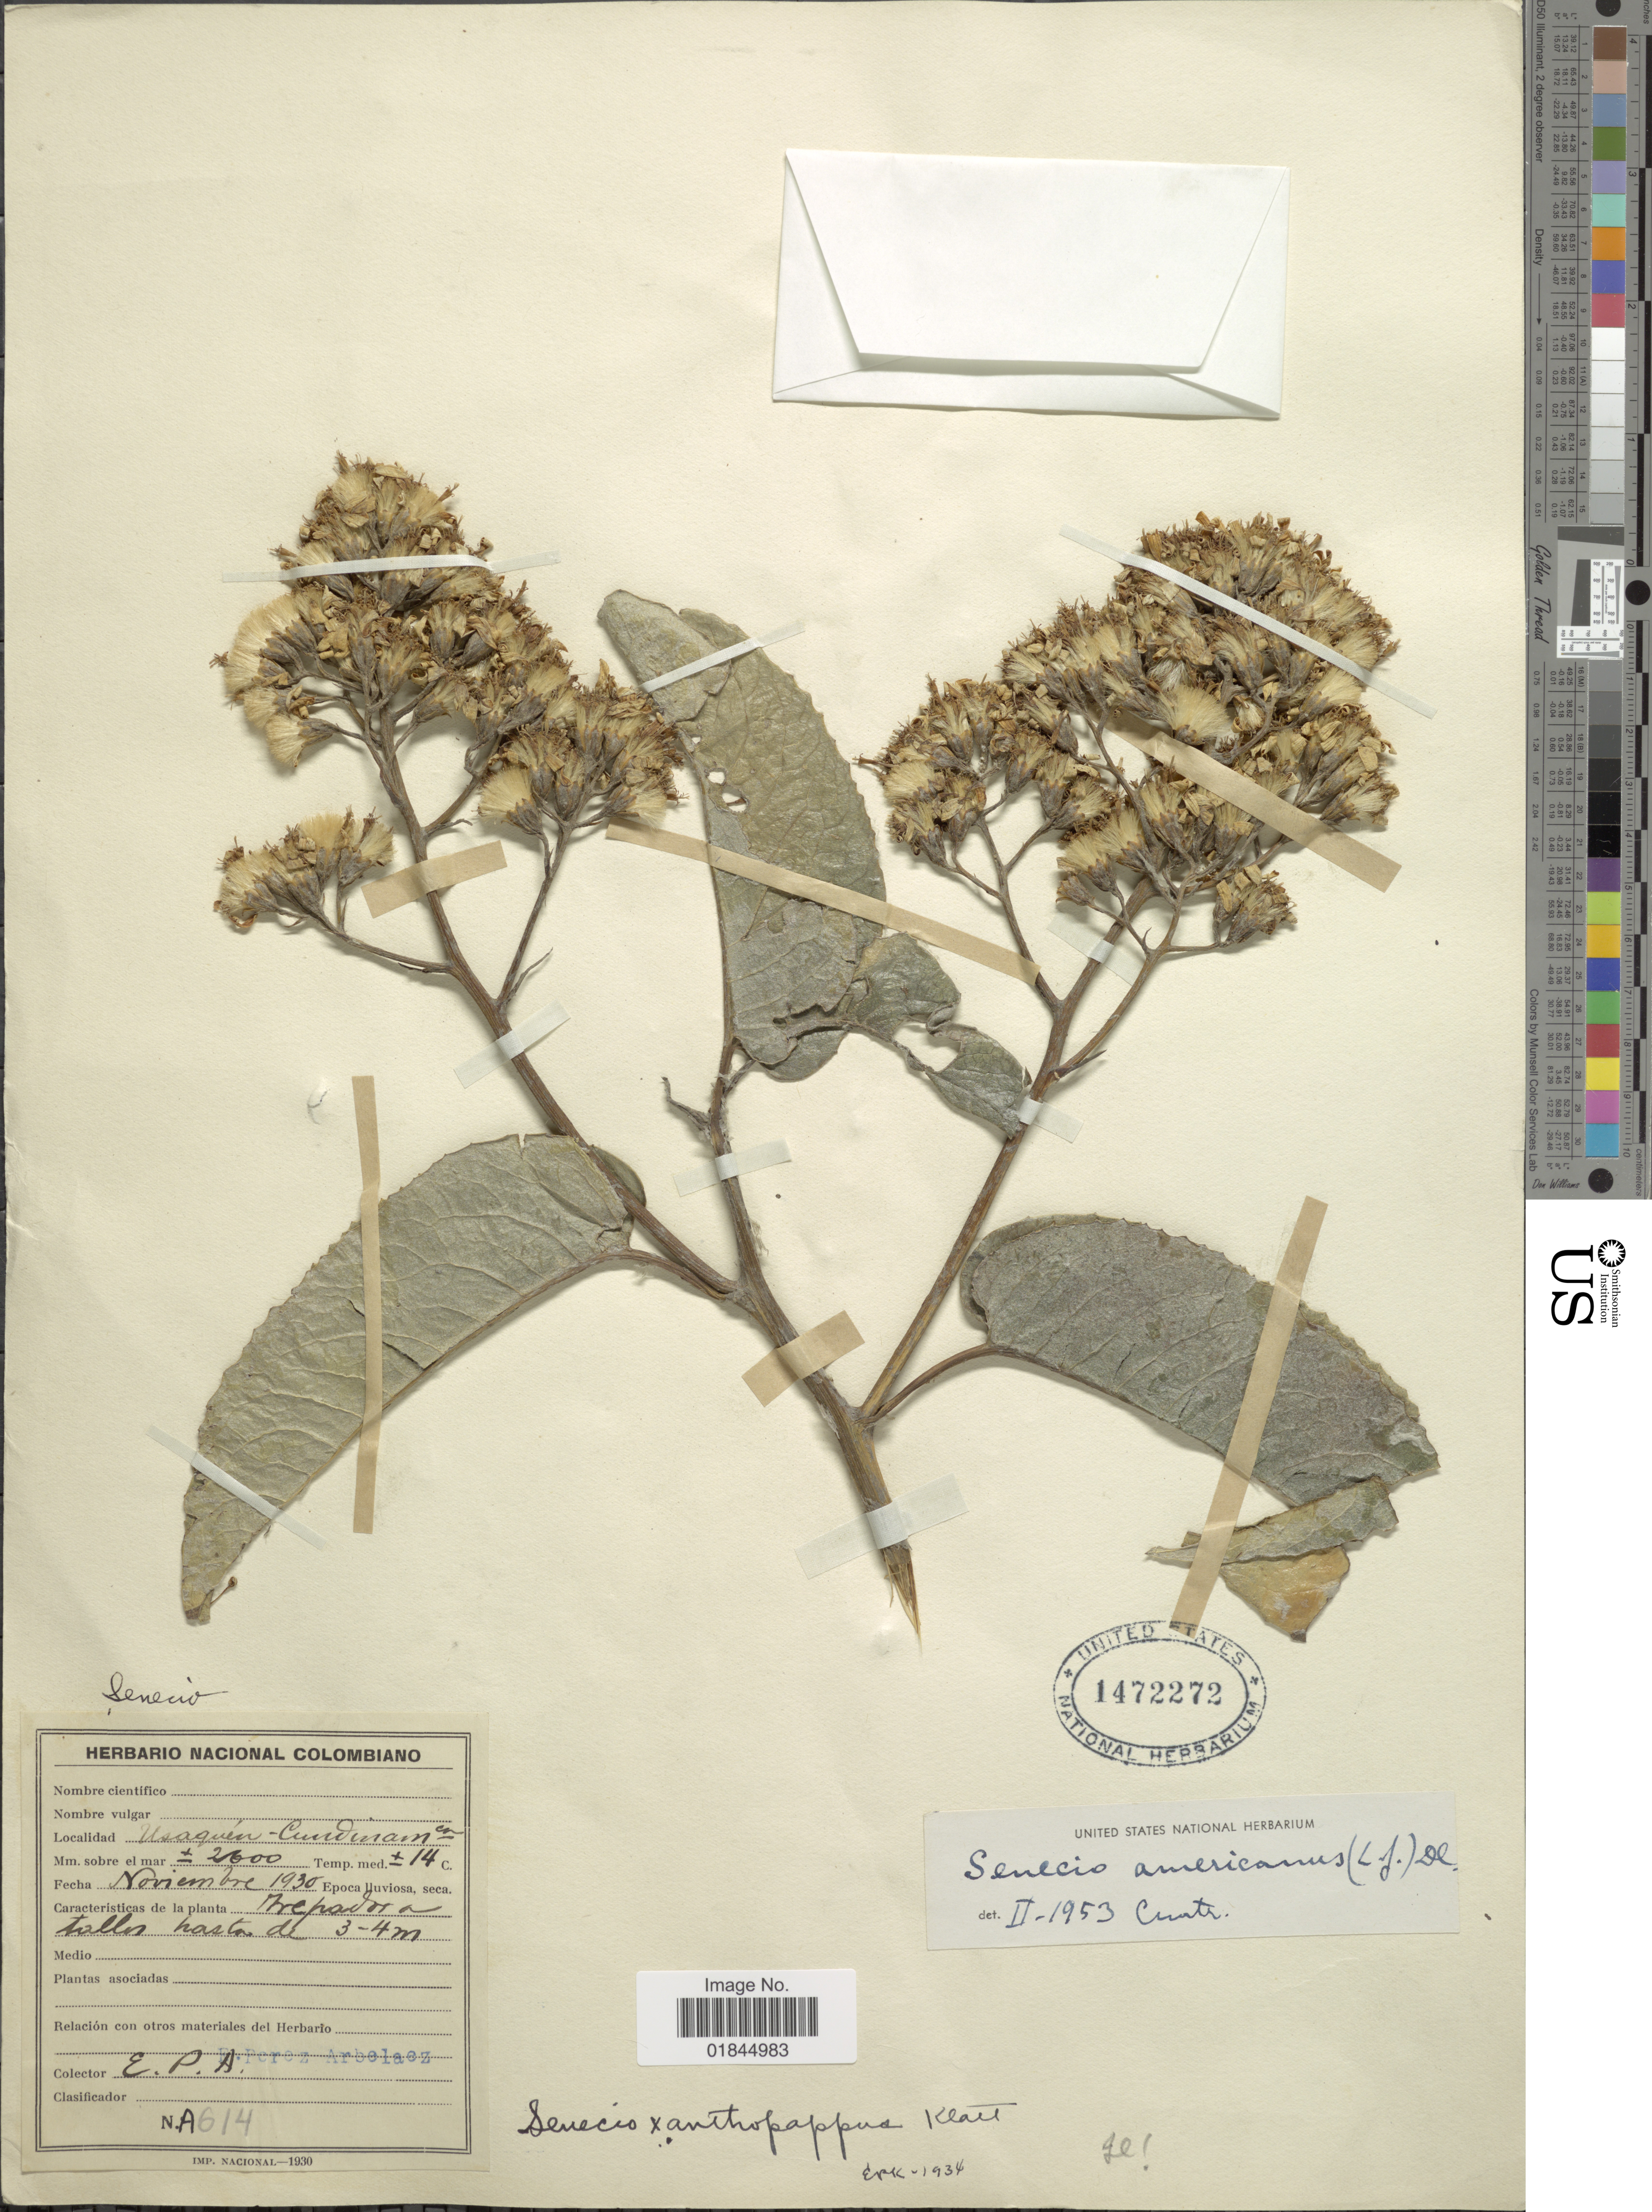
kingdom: Plantae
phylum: Tracheophyta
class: Magnoliopsida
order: Asterales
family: Asteraceae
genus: Pentacalia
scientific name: Pentacalia americana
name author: (L. f.) Cuatrec.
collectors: E. Pérez Arbeláez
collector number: A614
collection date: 1930-11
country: Colombia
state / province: Cundinamarca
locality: Usaquen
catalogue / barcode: US 1472272